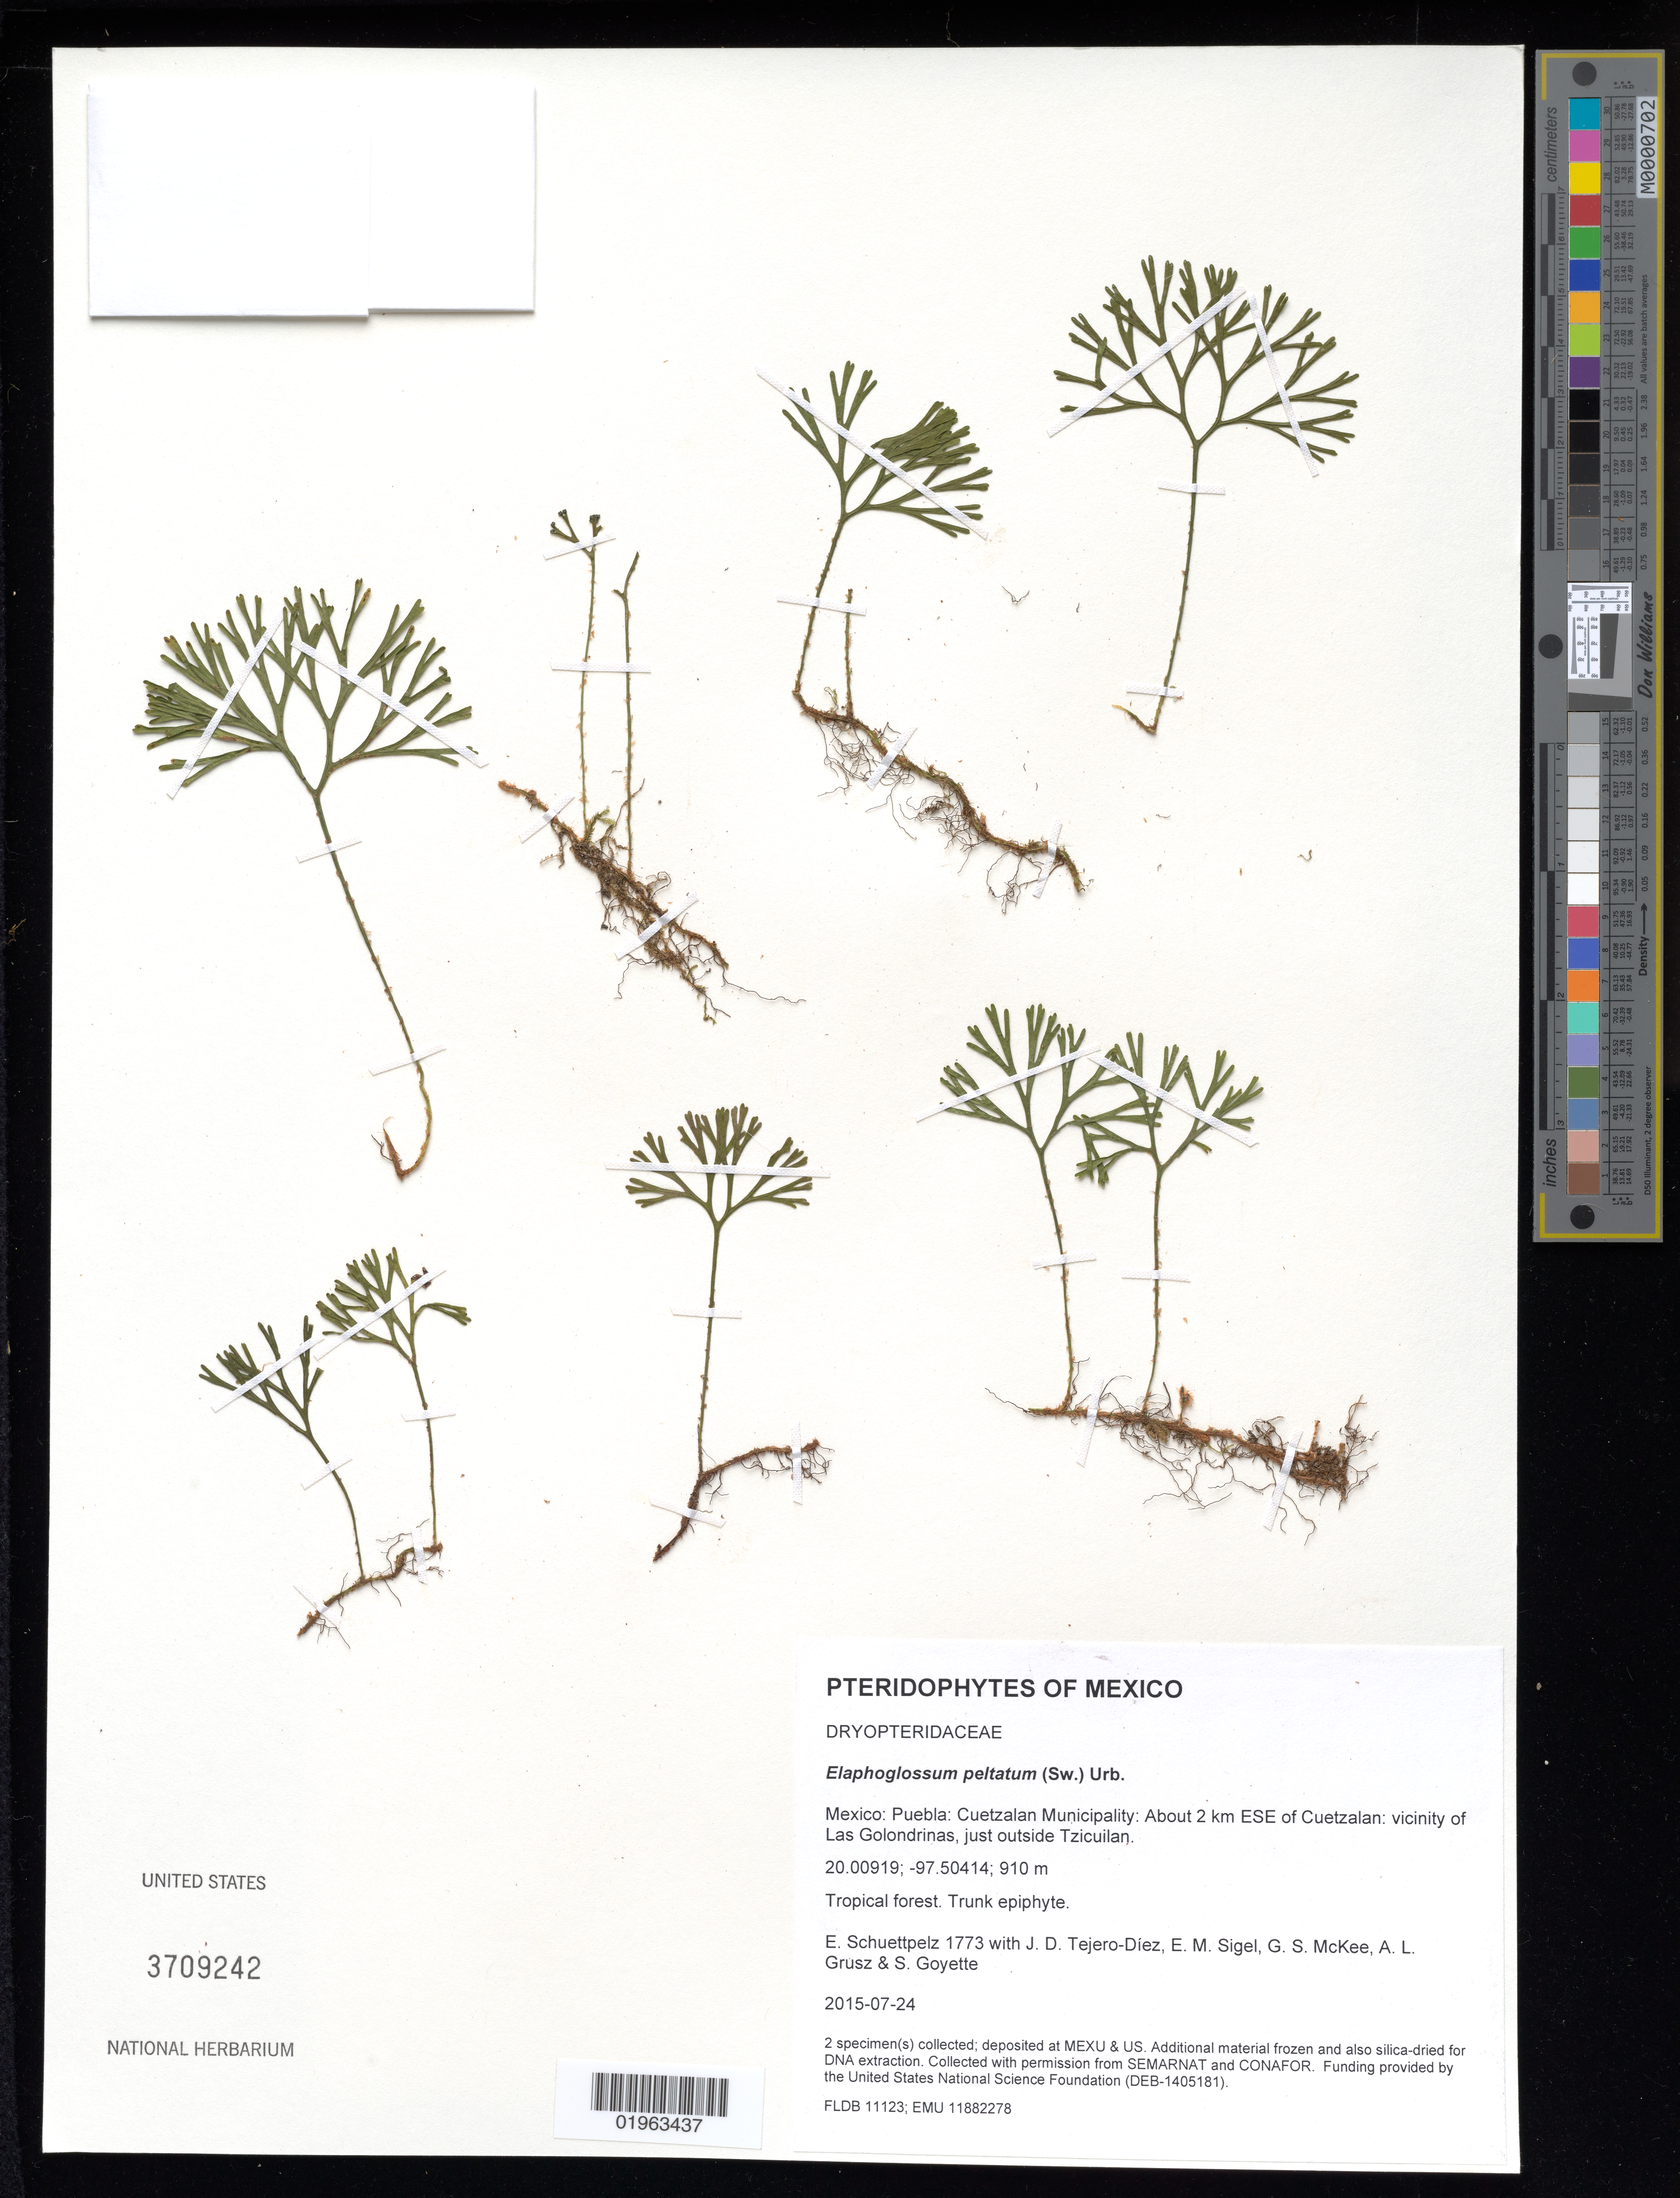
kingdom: Plantae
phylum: Tracheophyta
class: Polypodiopsida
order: Polypodiales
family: Dryopteridaceae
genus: Elaphoglossum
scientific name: Elaphoglossum peltatum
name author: (Sw.) Urb.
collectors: E. Schuettpelz, D. Tejero-Díez, E. M. Sigel, G. S. McKee & A. Grusz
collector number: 1773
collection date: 2015-07-24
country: Mexico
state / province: Puebla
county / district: Cuetzalan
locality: About 2 km ESE of Cuetzalan: vicinity of Las Golondrinas, just outside Tzicuilan.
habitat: Tropical forest.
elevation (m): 910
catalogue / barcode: US 3709242